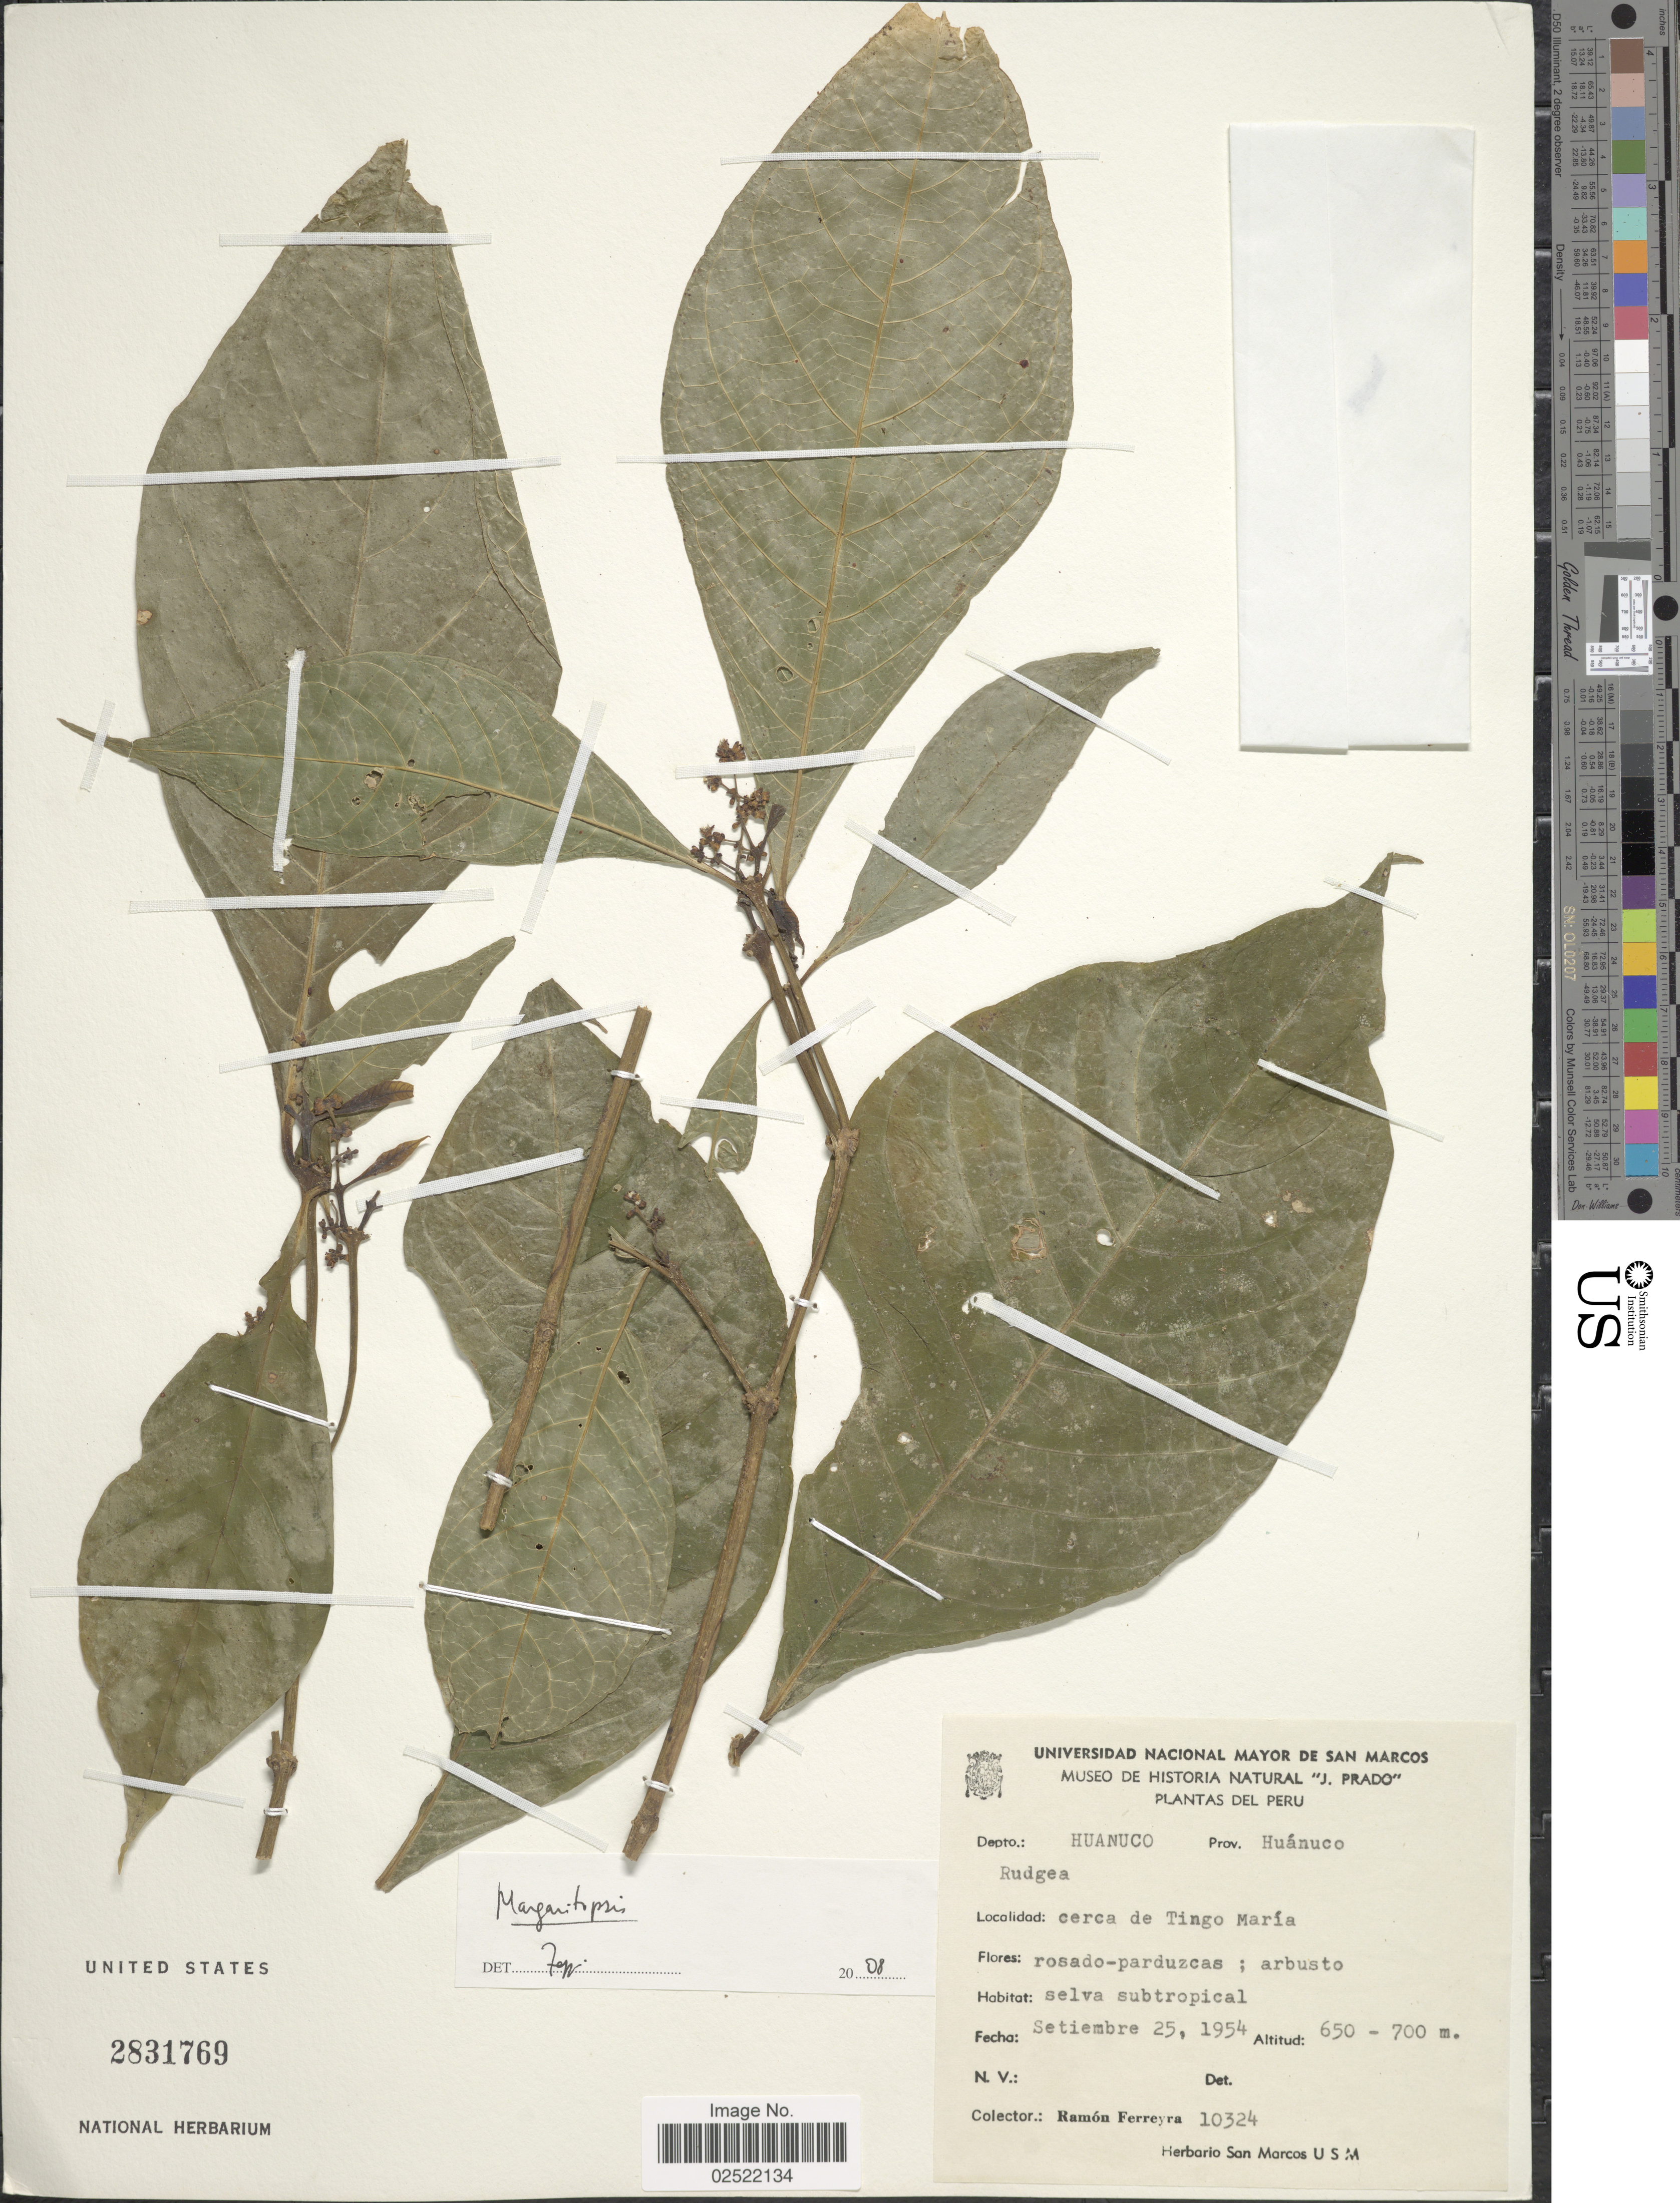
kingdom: Plantae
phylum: Tracheophyta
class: Magnoliopsida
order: Gentianales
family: Rubiaceae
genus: Psychotria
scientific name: Psychotria sp.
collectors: R. A. Ferreyra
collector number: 10324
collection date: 1954-09-25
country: Peru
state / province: Huánuco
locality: Depto.: Huanuco. Prov. Huanuco. Cerca de Tingo Maria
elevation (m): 650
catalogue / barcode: US 2831769